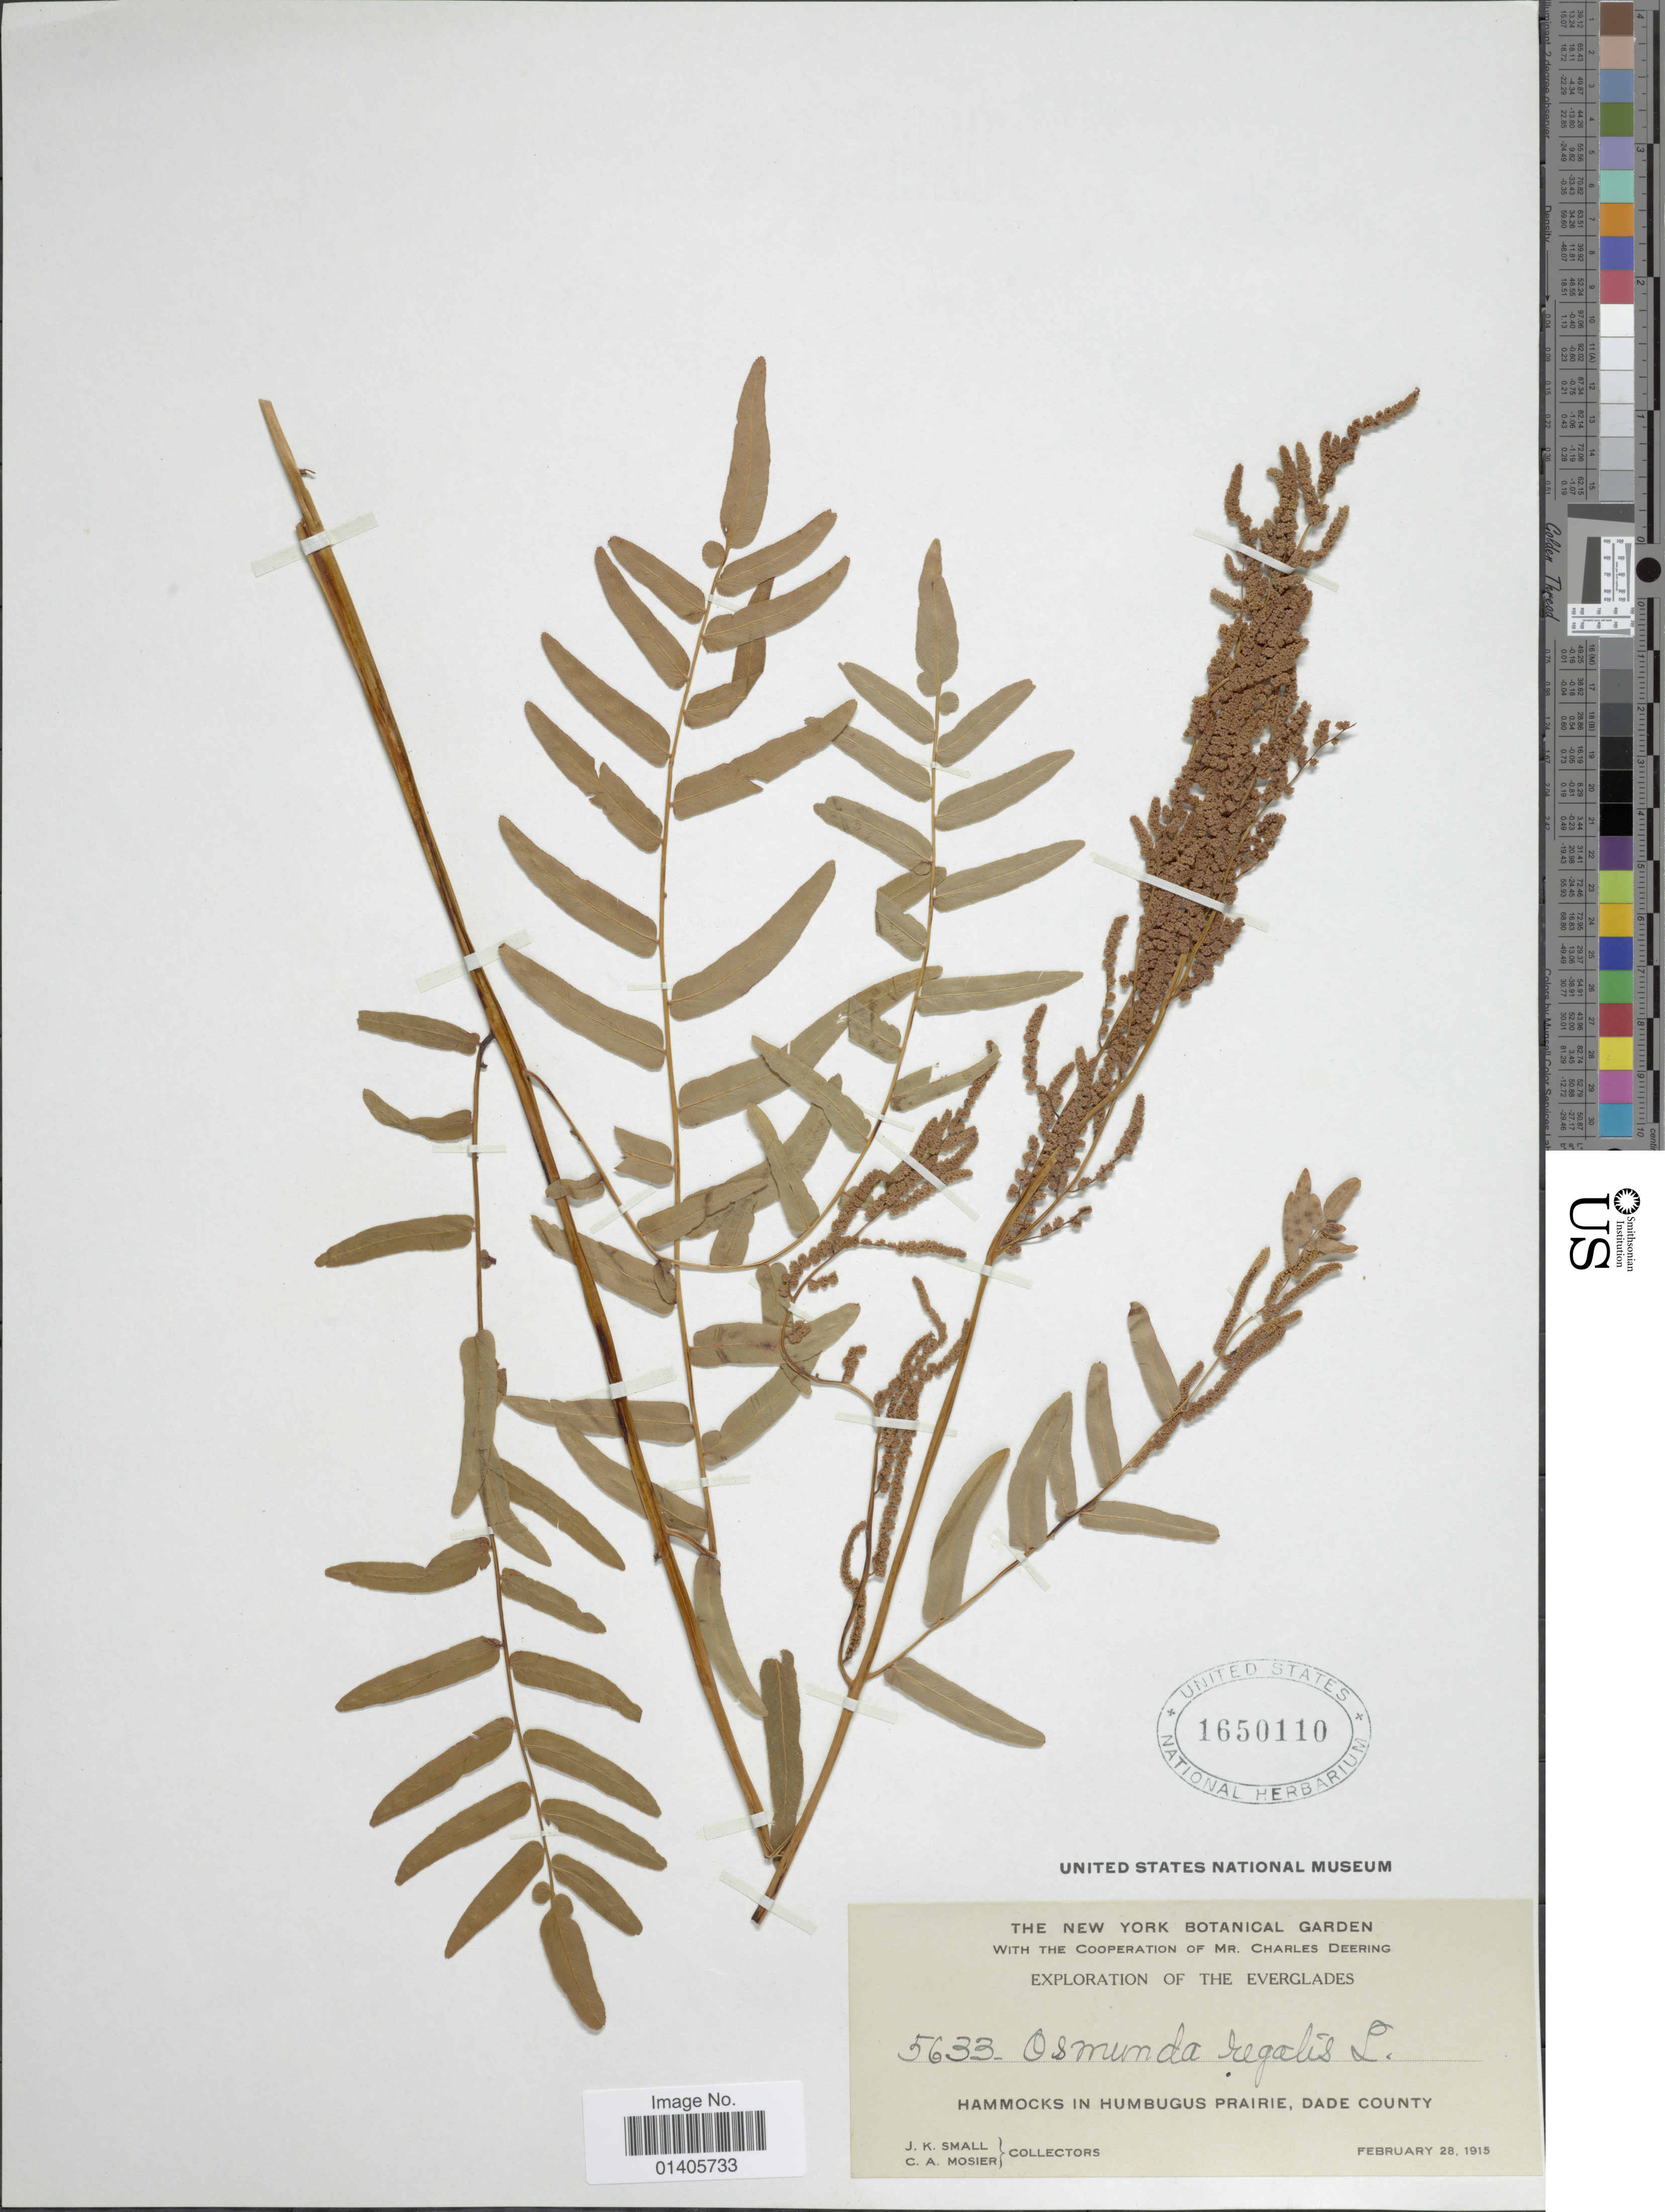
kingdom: Plantae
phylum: Tracheophyta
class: Polypodiopsida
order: Osmundales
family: Osmundaceae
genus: Osmunda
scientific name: Osmunda regalis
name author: L.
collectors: J. K. Small & C. A. Mosier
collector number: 5633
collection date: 1915-02-28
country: United States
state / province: Florida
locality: Hammocks in Humbugus Prairie, Dade County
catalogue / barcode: US 1650110